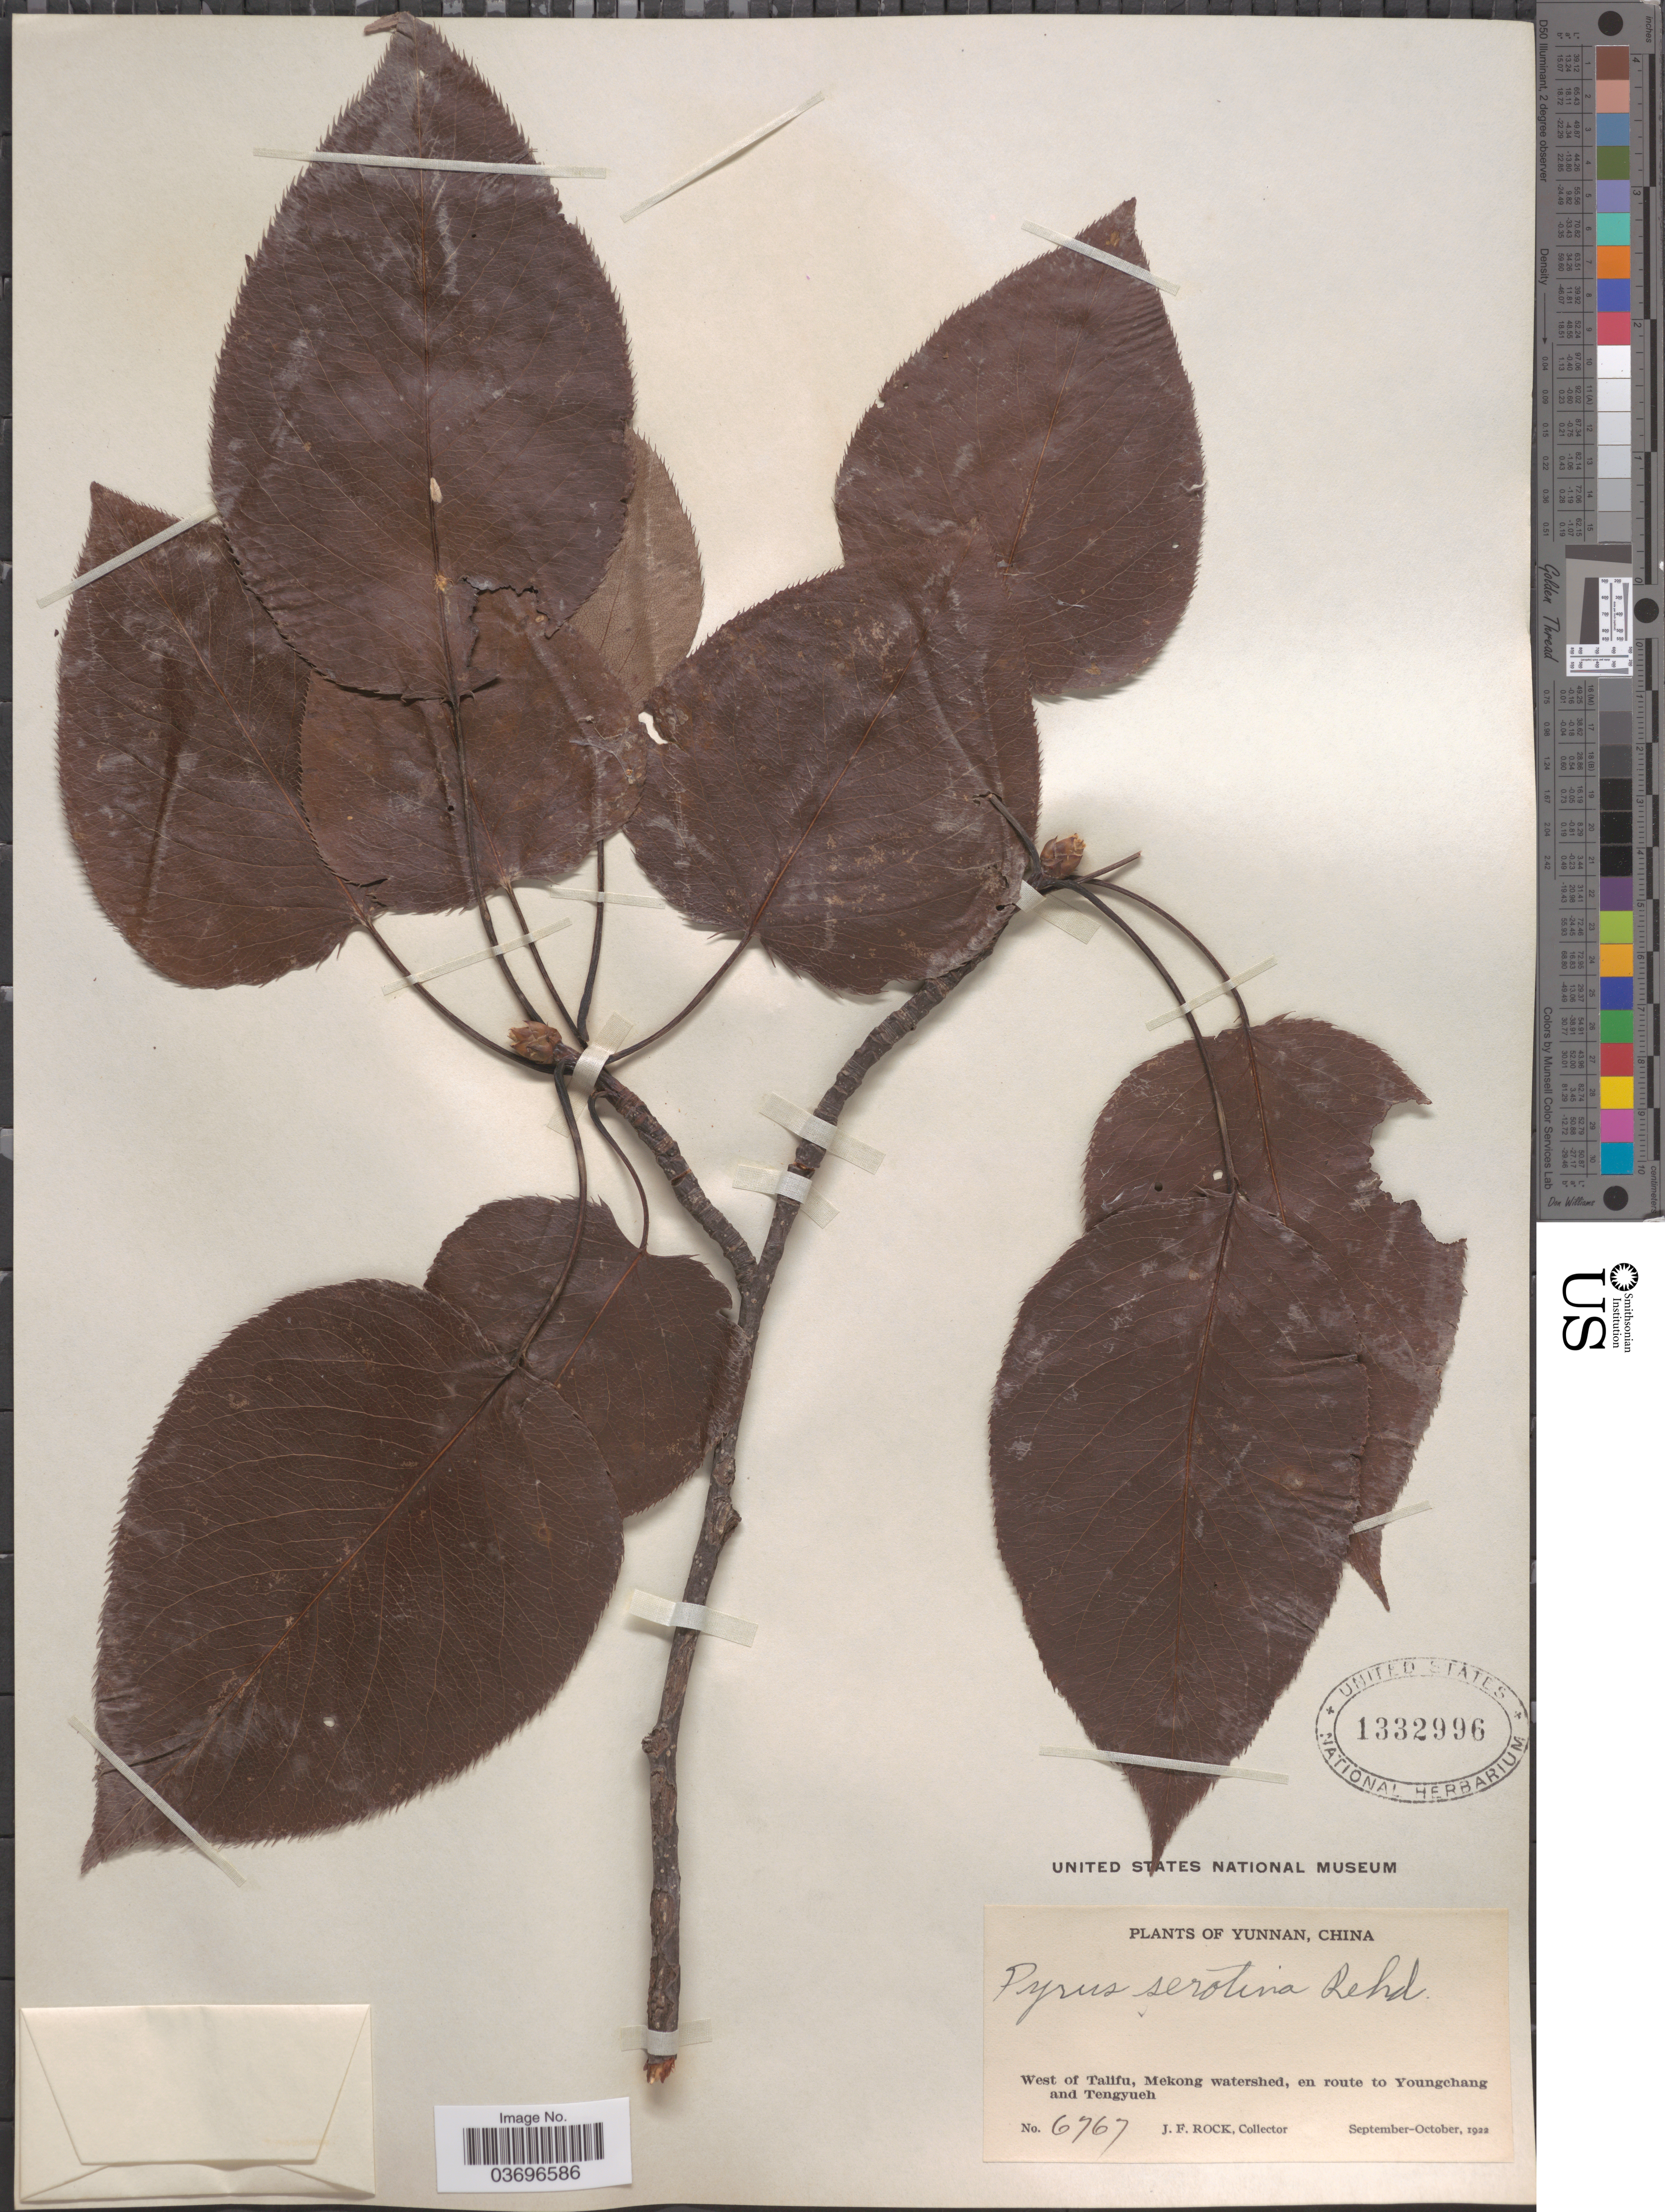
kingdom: Plantae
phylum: Tracheophyta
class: Magnoliopsida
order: Rosales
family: Rosaceae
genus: Pyrus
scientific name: Pyrus pyrifolia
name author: (Burm. f.) Nakai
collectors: J. Rock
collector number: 6767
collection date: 1922-09/1922-10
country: China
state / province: Yunnan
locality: West of Talifu, Mekong watershed, en route to Youngchang and Tengyueh.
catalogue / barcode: US 1332996